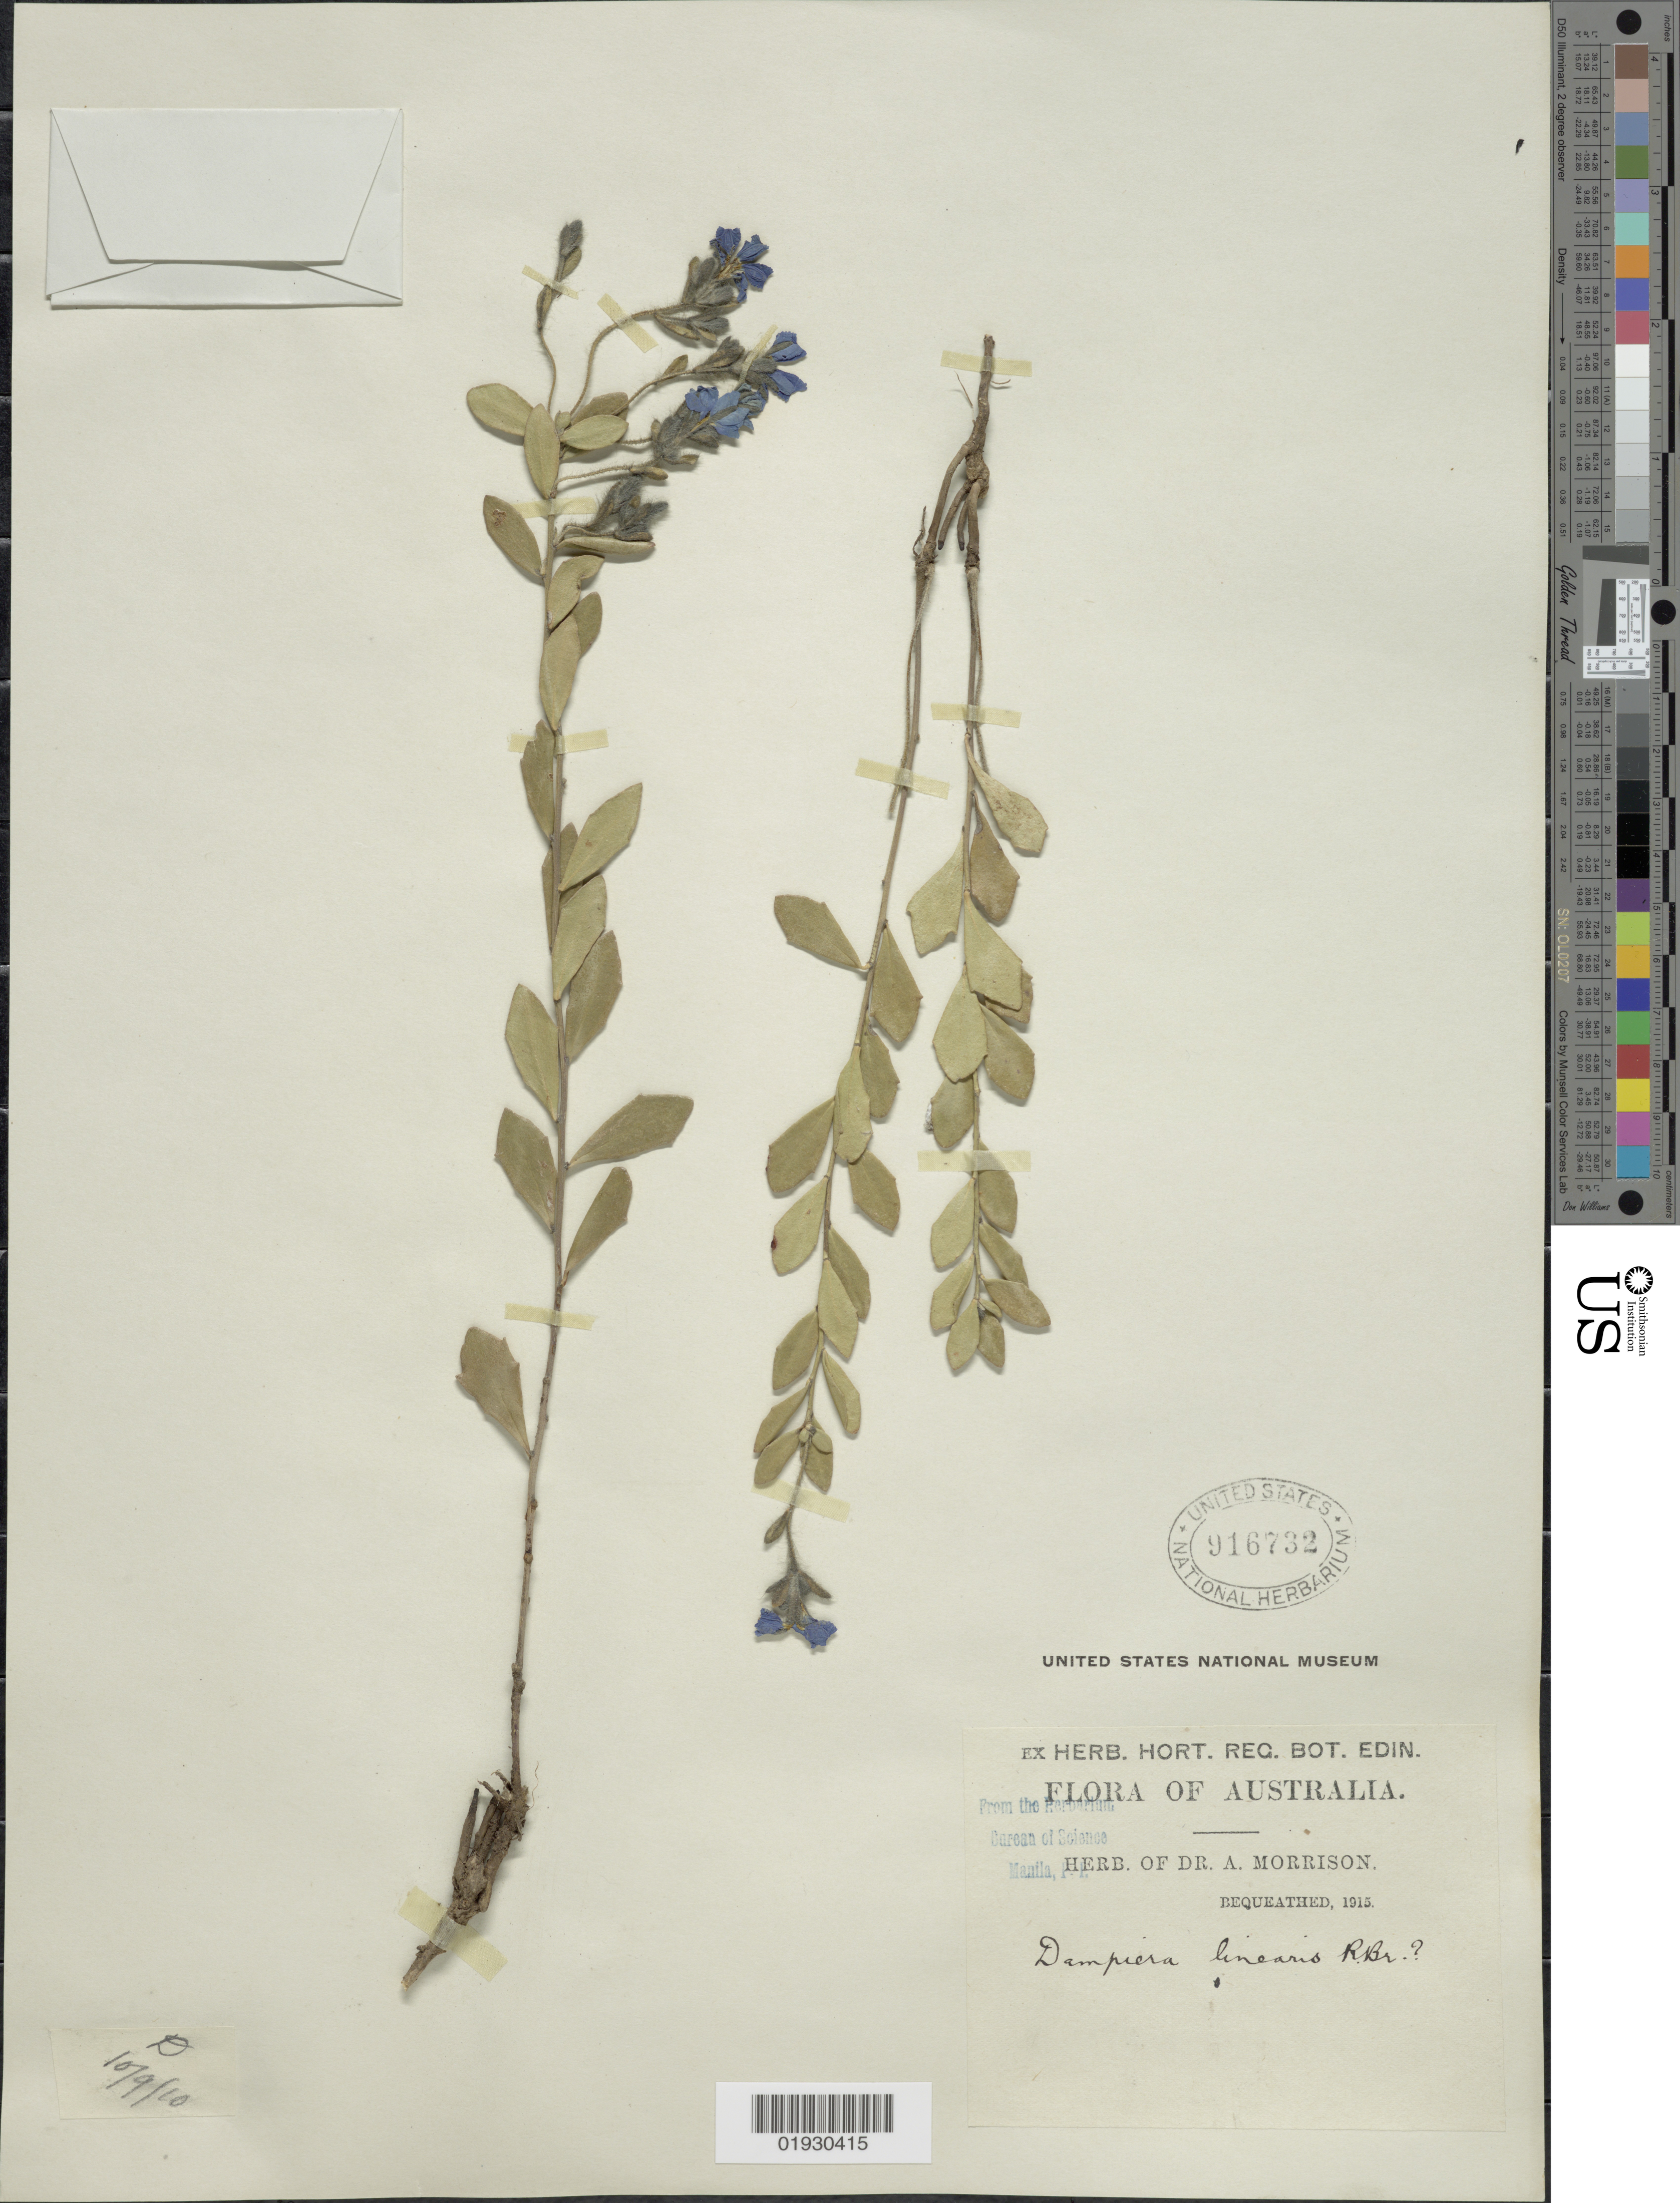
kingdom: Plantae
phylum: Tracheophyta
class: Magnoliopsida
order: Asterales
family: Goodeniaceae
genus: Dampiera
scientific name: Dampiera linearis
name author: R. Br.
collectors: ex herb. Dr. A. Morrison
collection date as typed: Transcribed d/m/y: 10/9/10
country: Australia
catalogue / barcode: US 916732